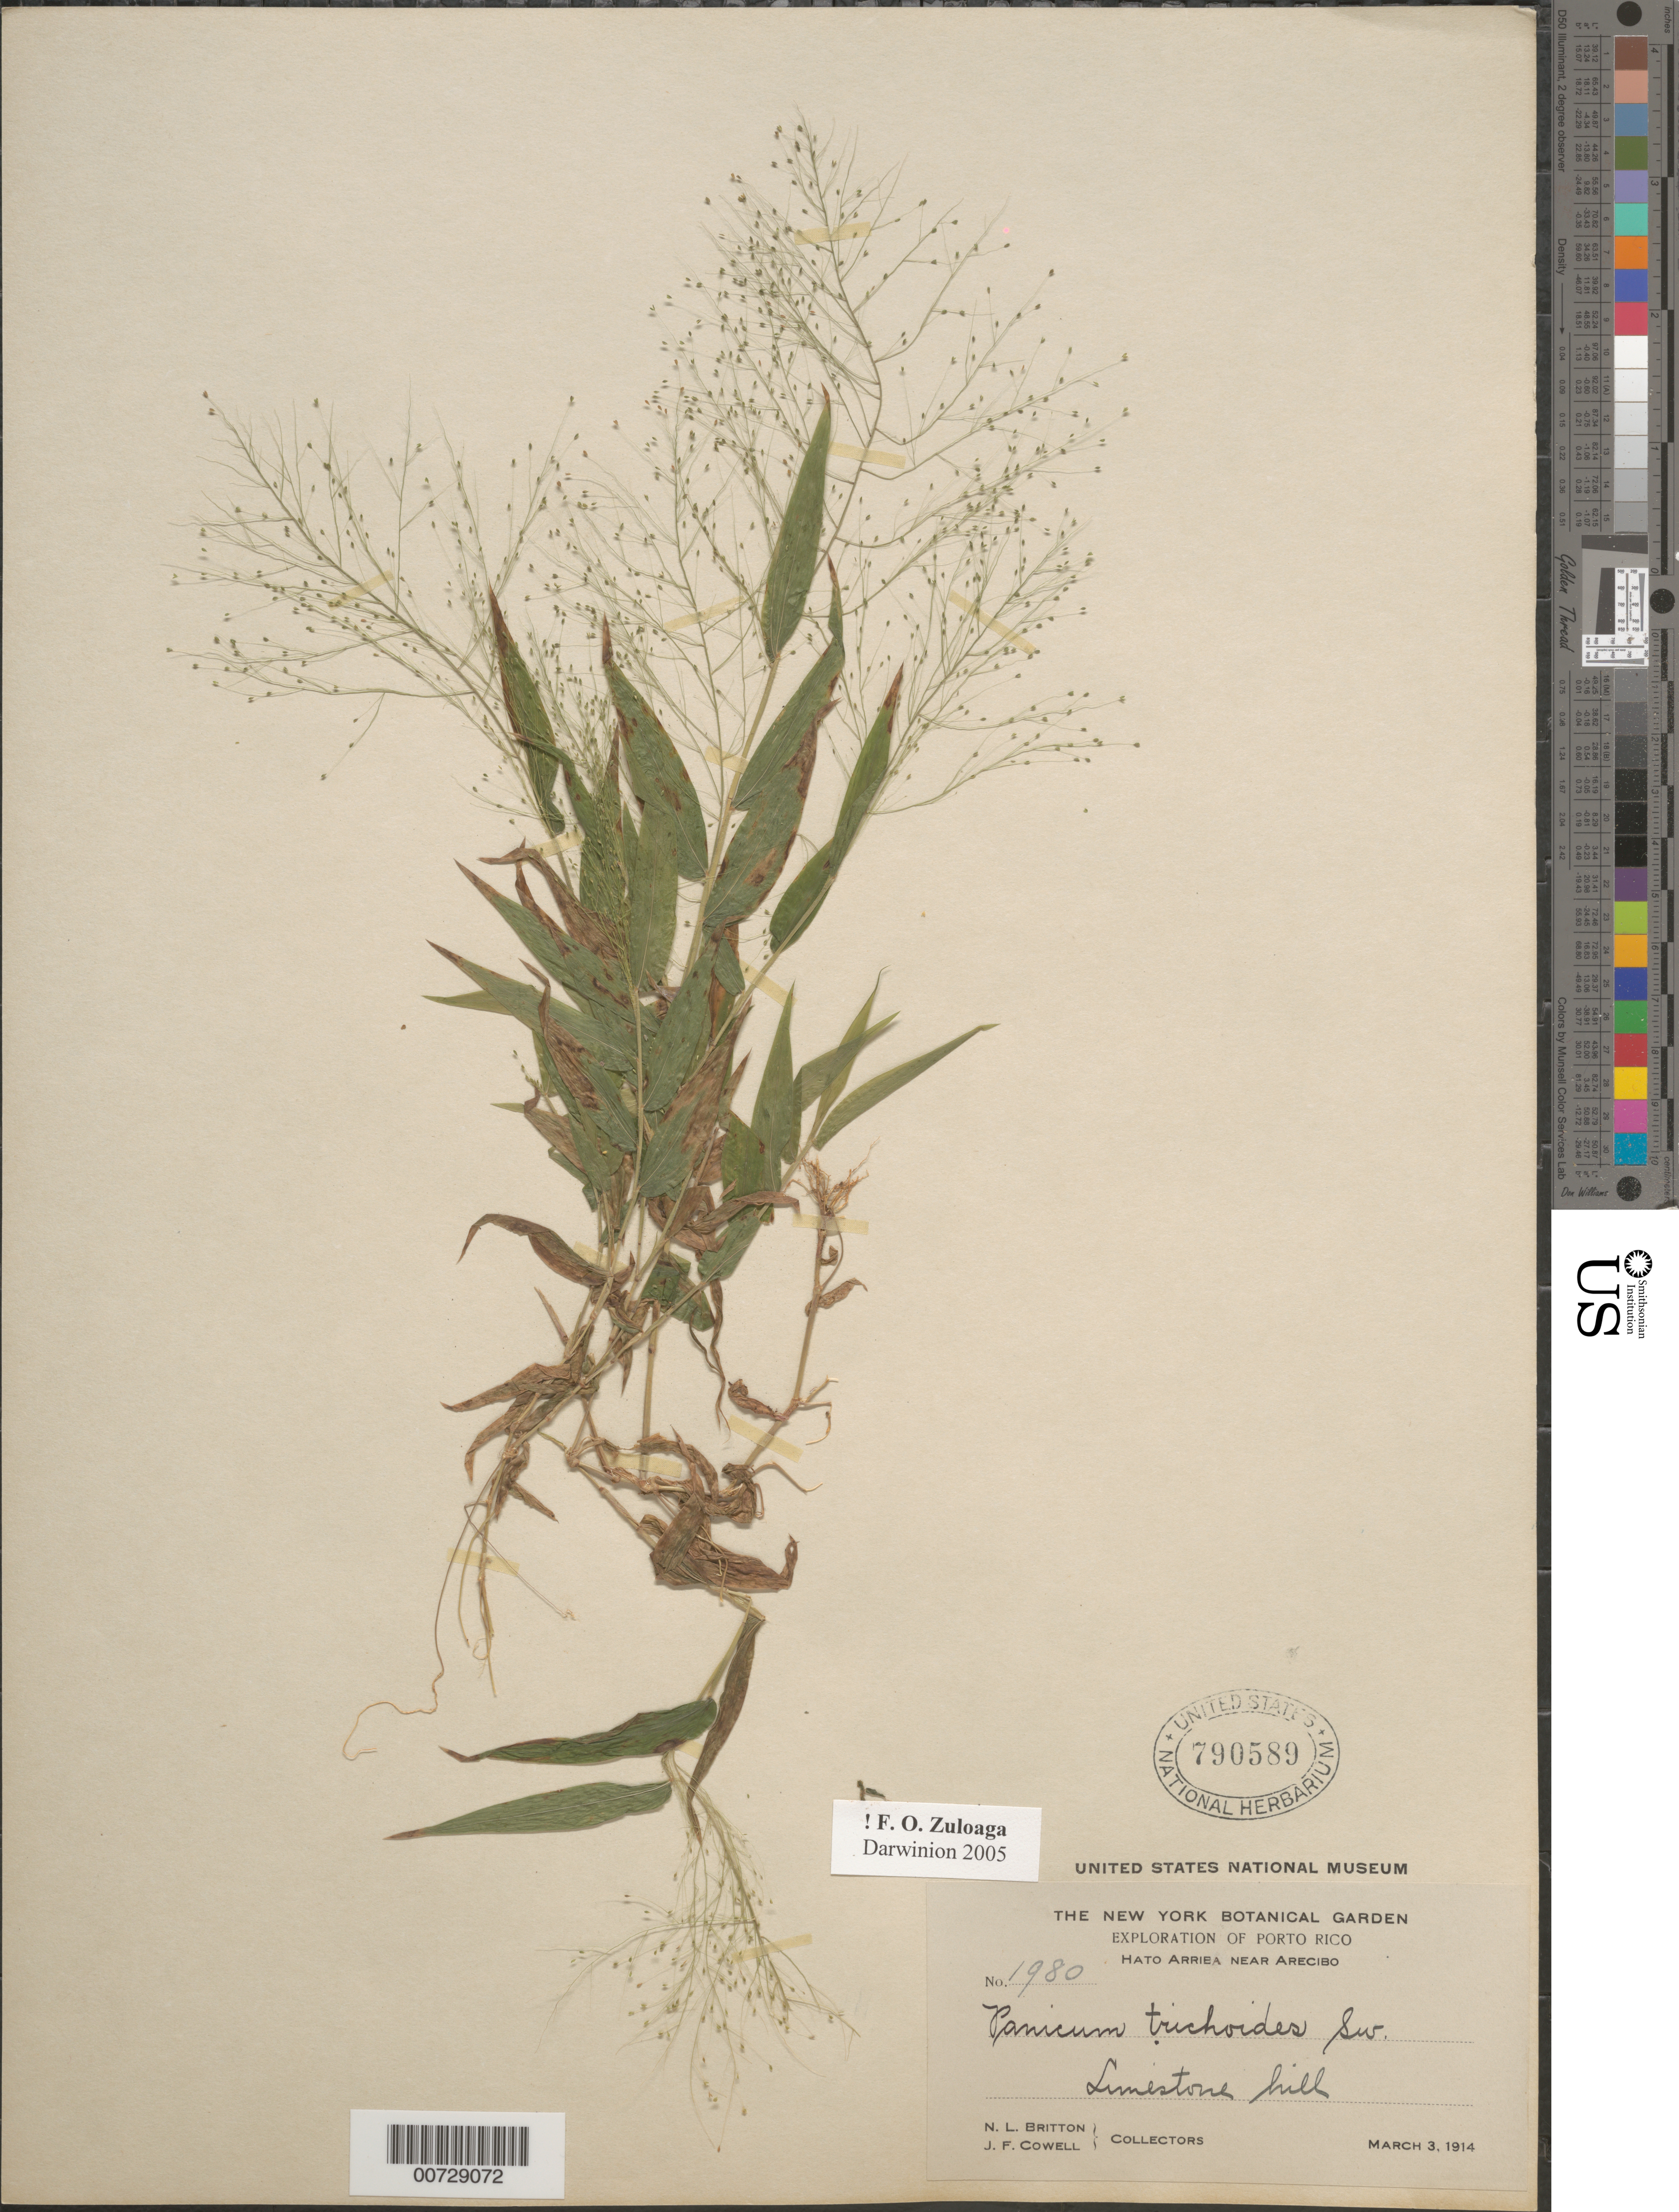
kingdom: Plantae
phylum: Tracheophyta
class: Liliopsida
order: Poales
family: Poaceae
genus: Panicum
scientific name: Panicum trichoides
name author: Sw.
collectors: N. Britton & J. F. Cowell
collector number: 1980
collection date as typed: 03 Mar 1914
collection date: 1914-03-03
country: Puerto Rico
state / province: Arecibo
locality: Hato Arriba, near Arecibo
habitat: Limestone hill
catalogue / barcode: US 790589